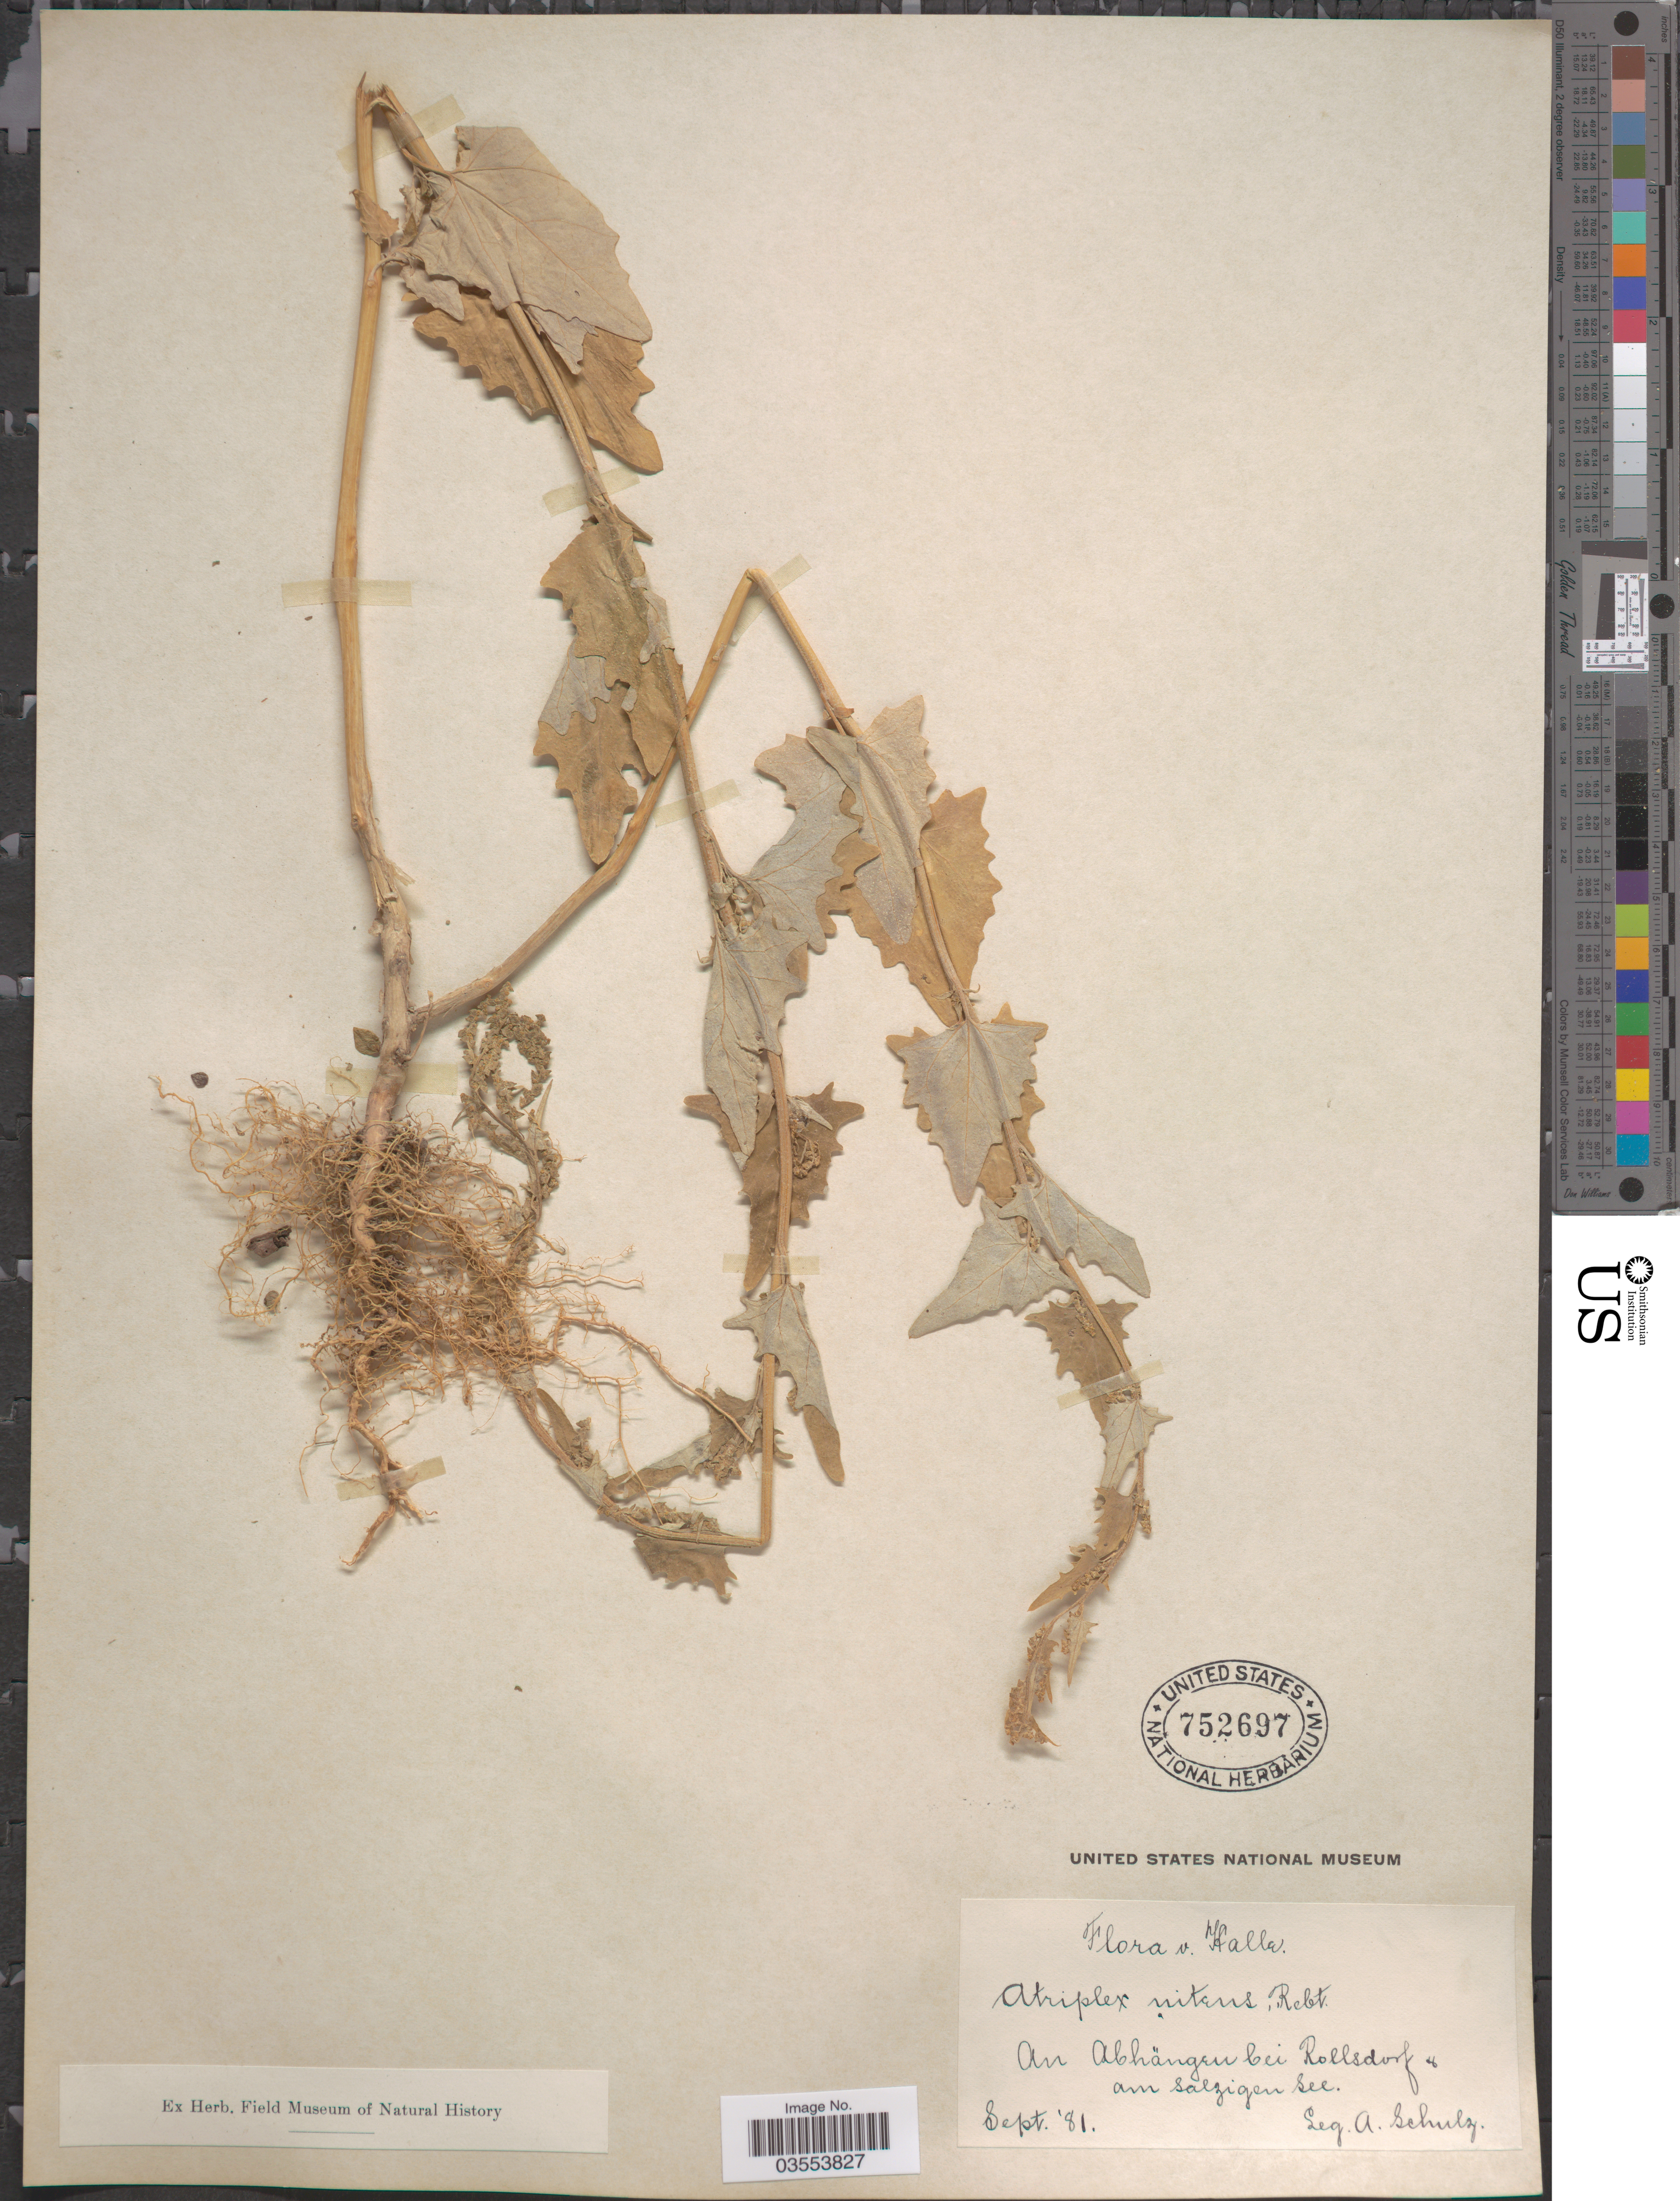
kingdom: Plantae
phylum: Tracheophyta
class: Magnoliopsida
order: Caryophyllales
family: Amaranthaceae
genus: Atriplex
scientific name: Atriplex nitens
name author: Schkuhr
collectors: A. Schulz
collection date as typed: Transcribed d/m/y: /9/81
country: Germany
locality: Halle. An Abhängen bei Rollsdorf & am salzigen see.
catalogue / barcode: US 752697